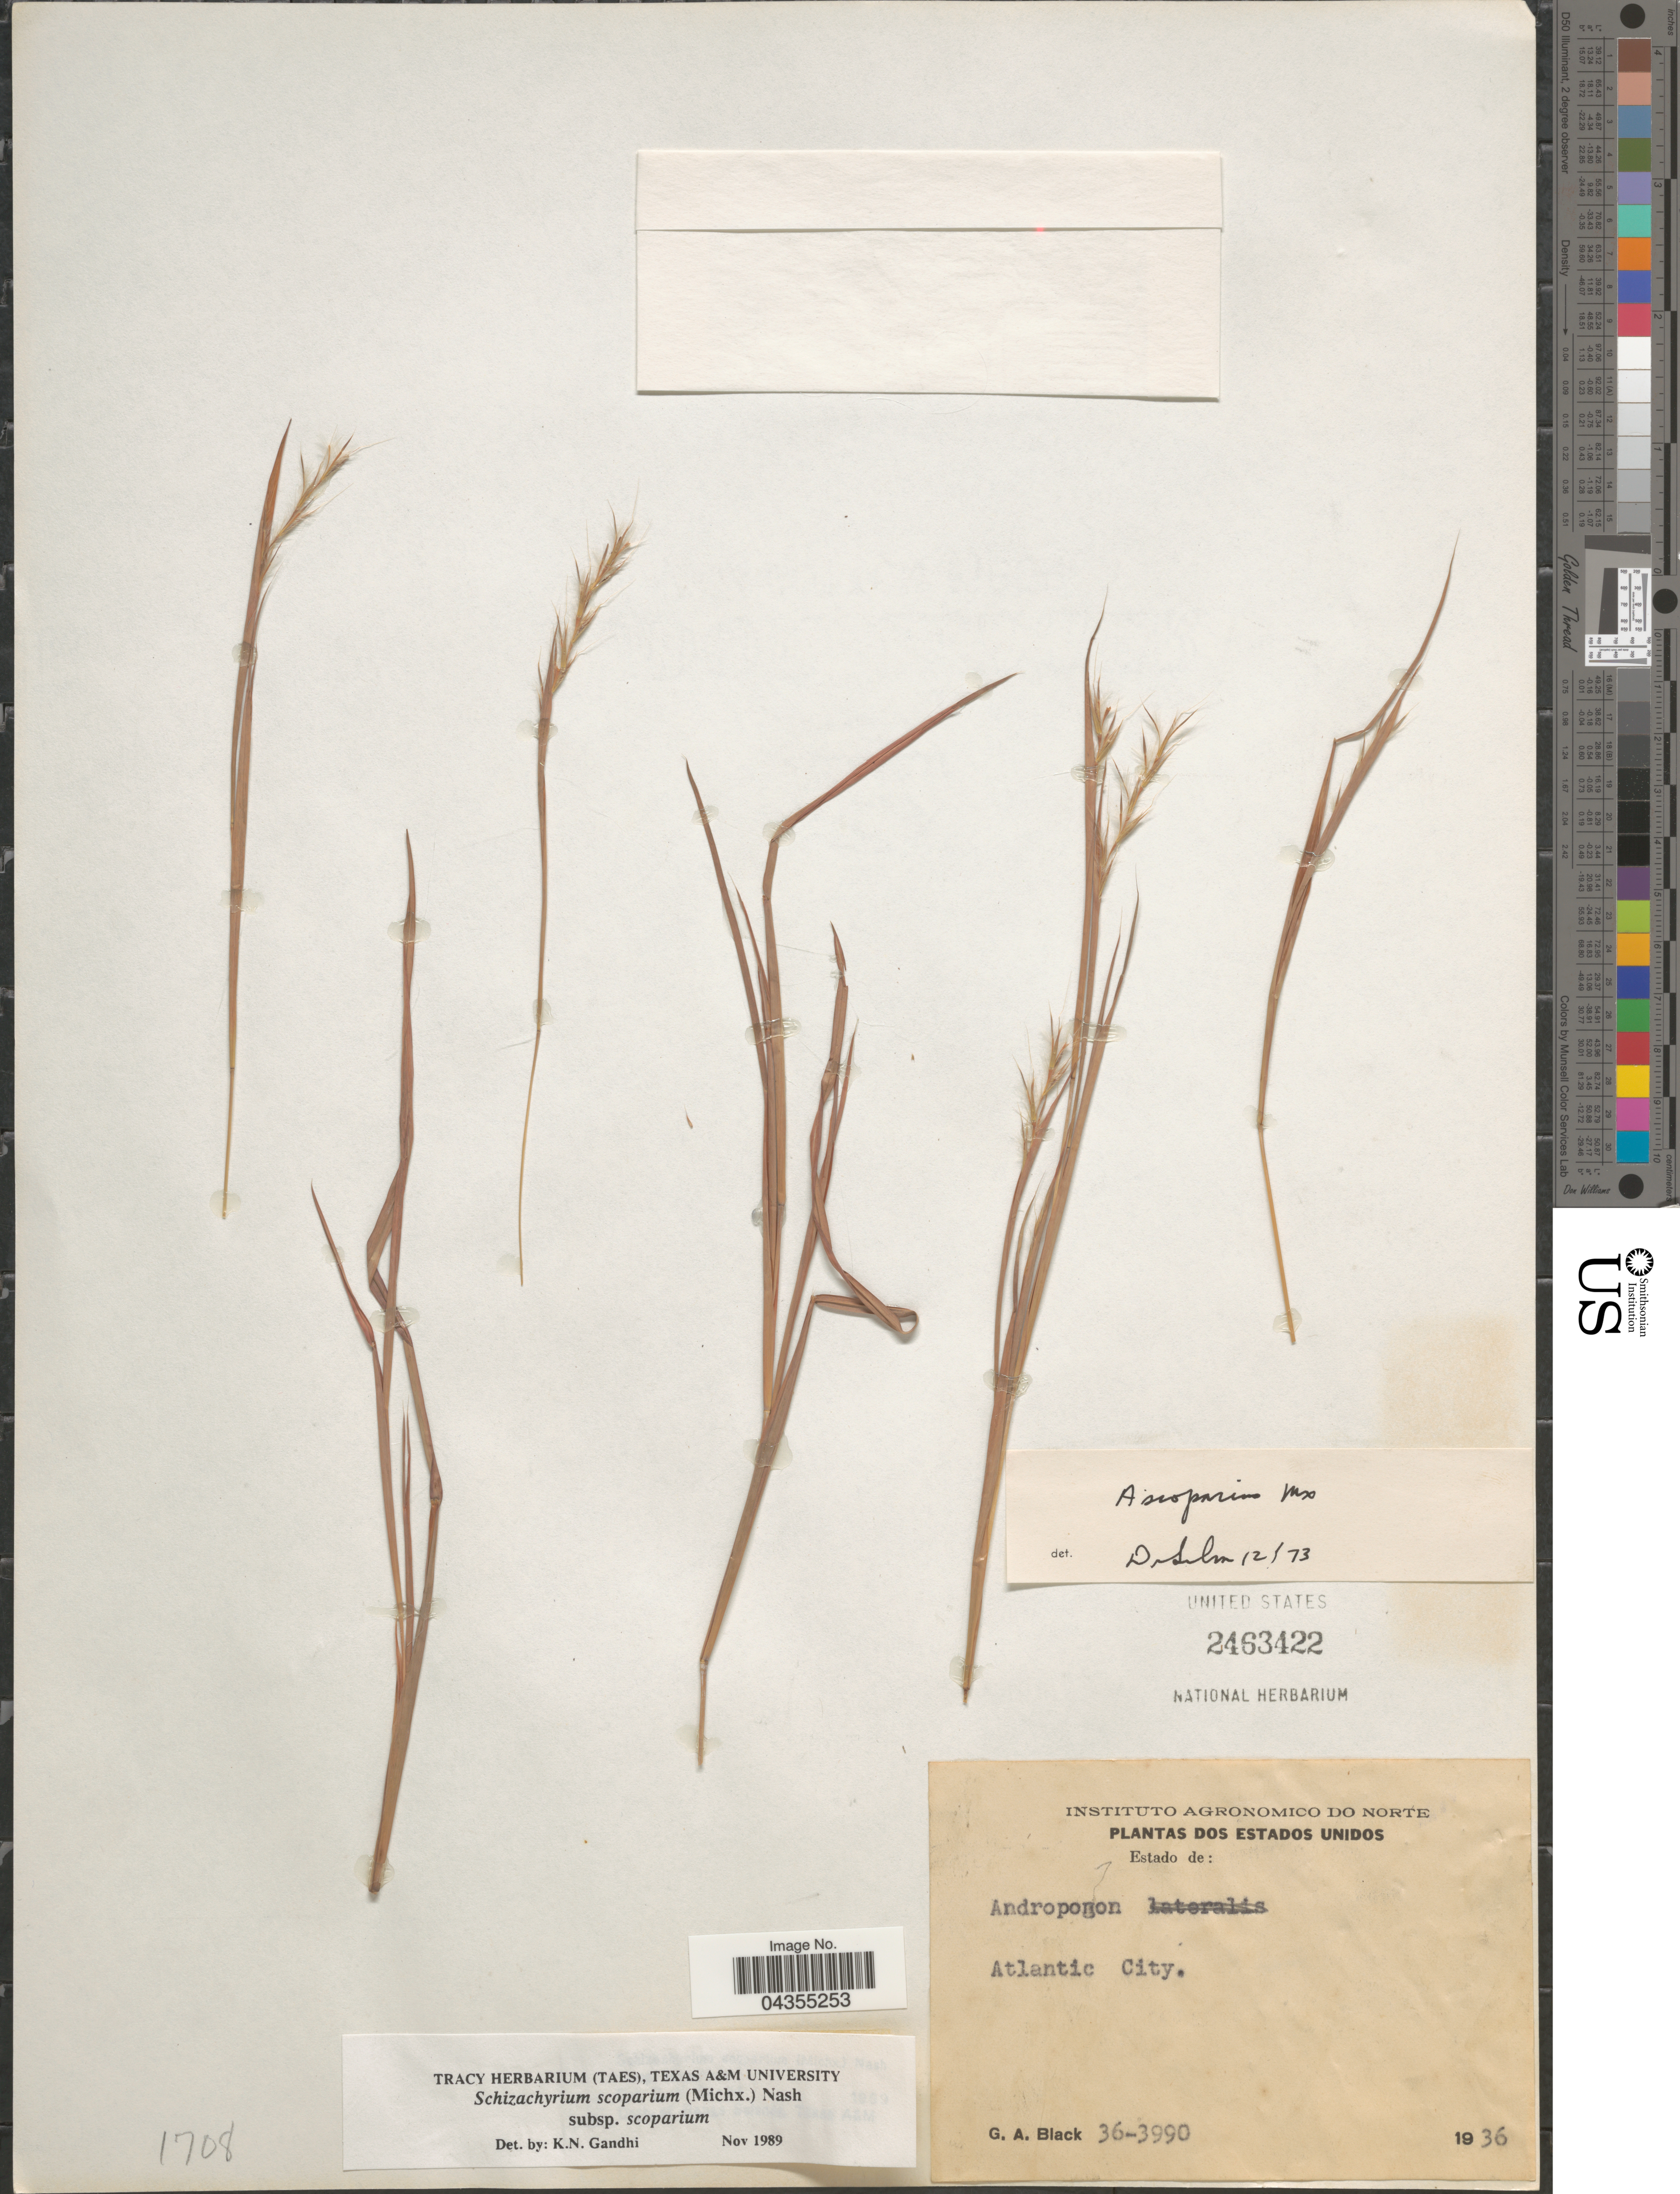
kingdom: Plantae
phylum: Tracheophyta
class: Liliopsida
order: Poales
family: Poaceae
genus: Schizachyrium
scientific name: Schizachyrium scoparium var. scoparium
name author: (Michx.) Nash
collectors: G. A. Black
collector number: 36-3990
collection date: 1936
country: United States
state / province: New Jersey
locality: Estados Unidos. Atlantic City.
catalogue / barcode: US 2463422